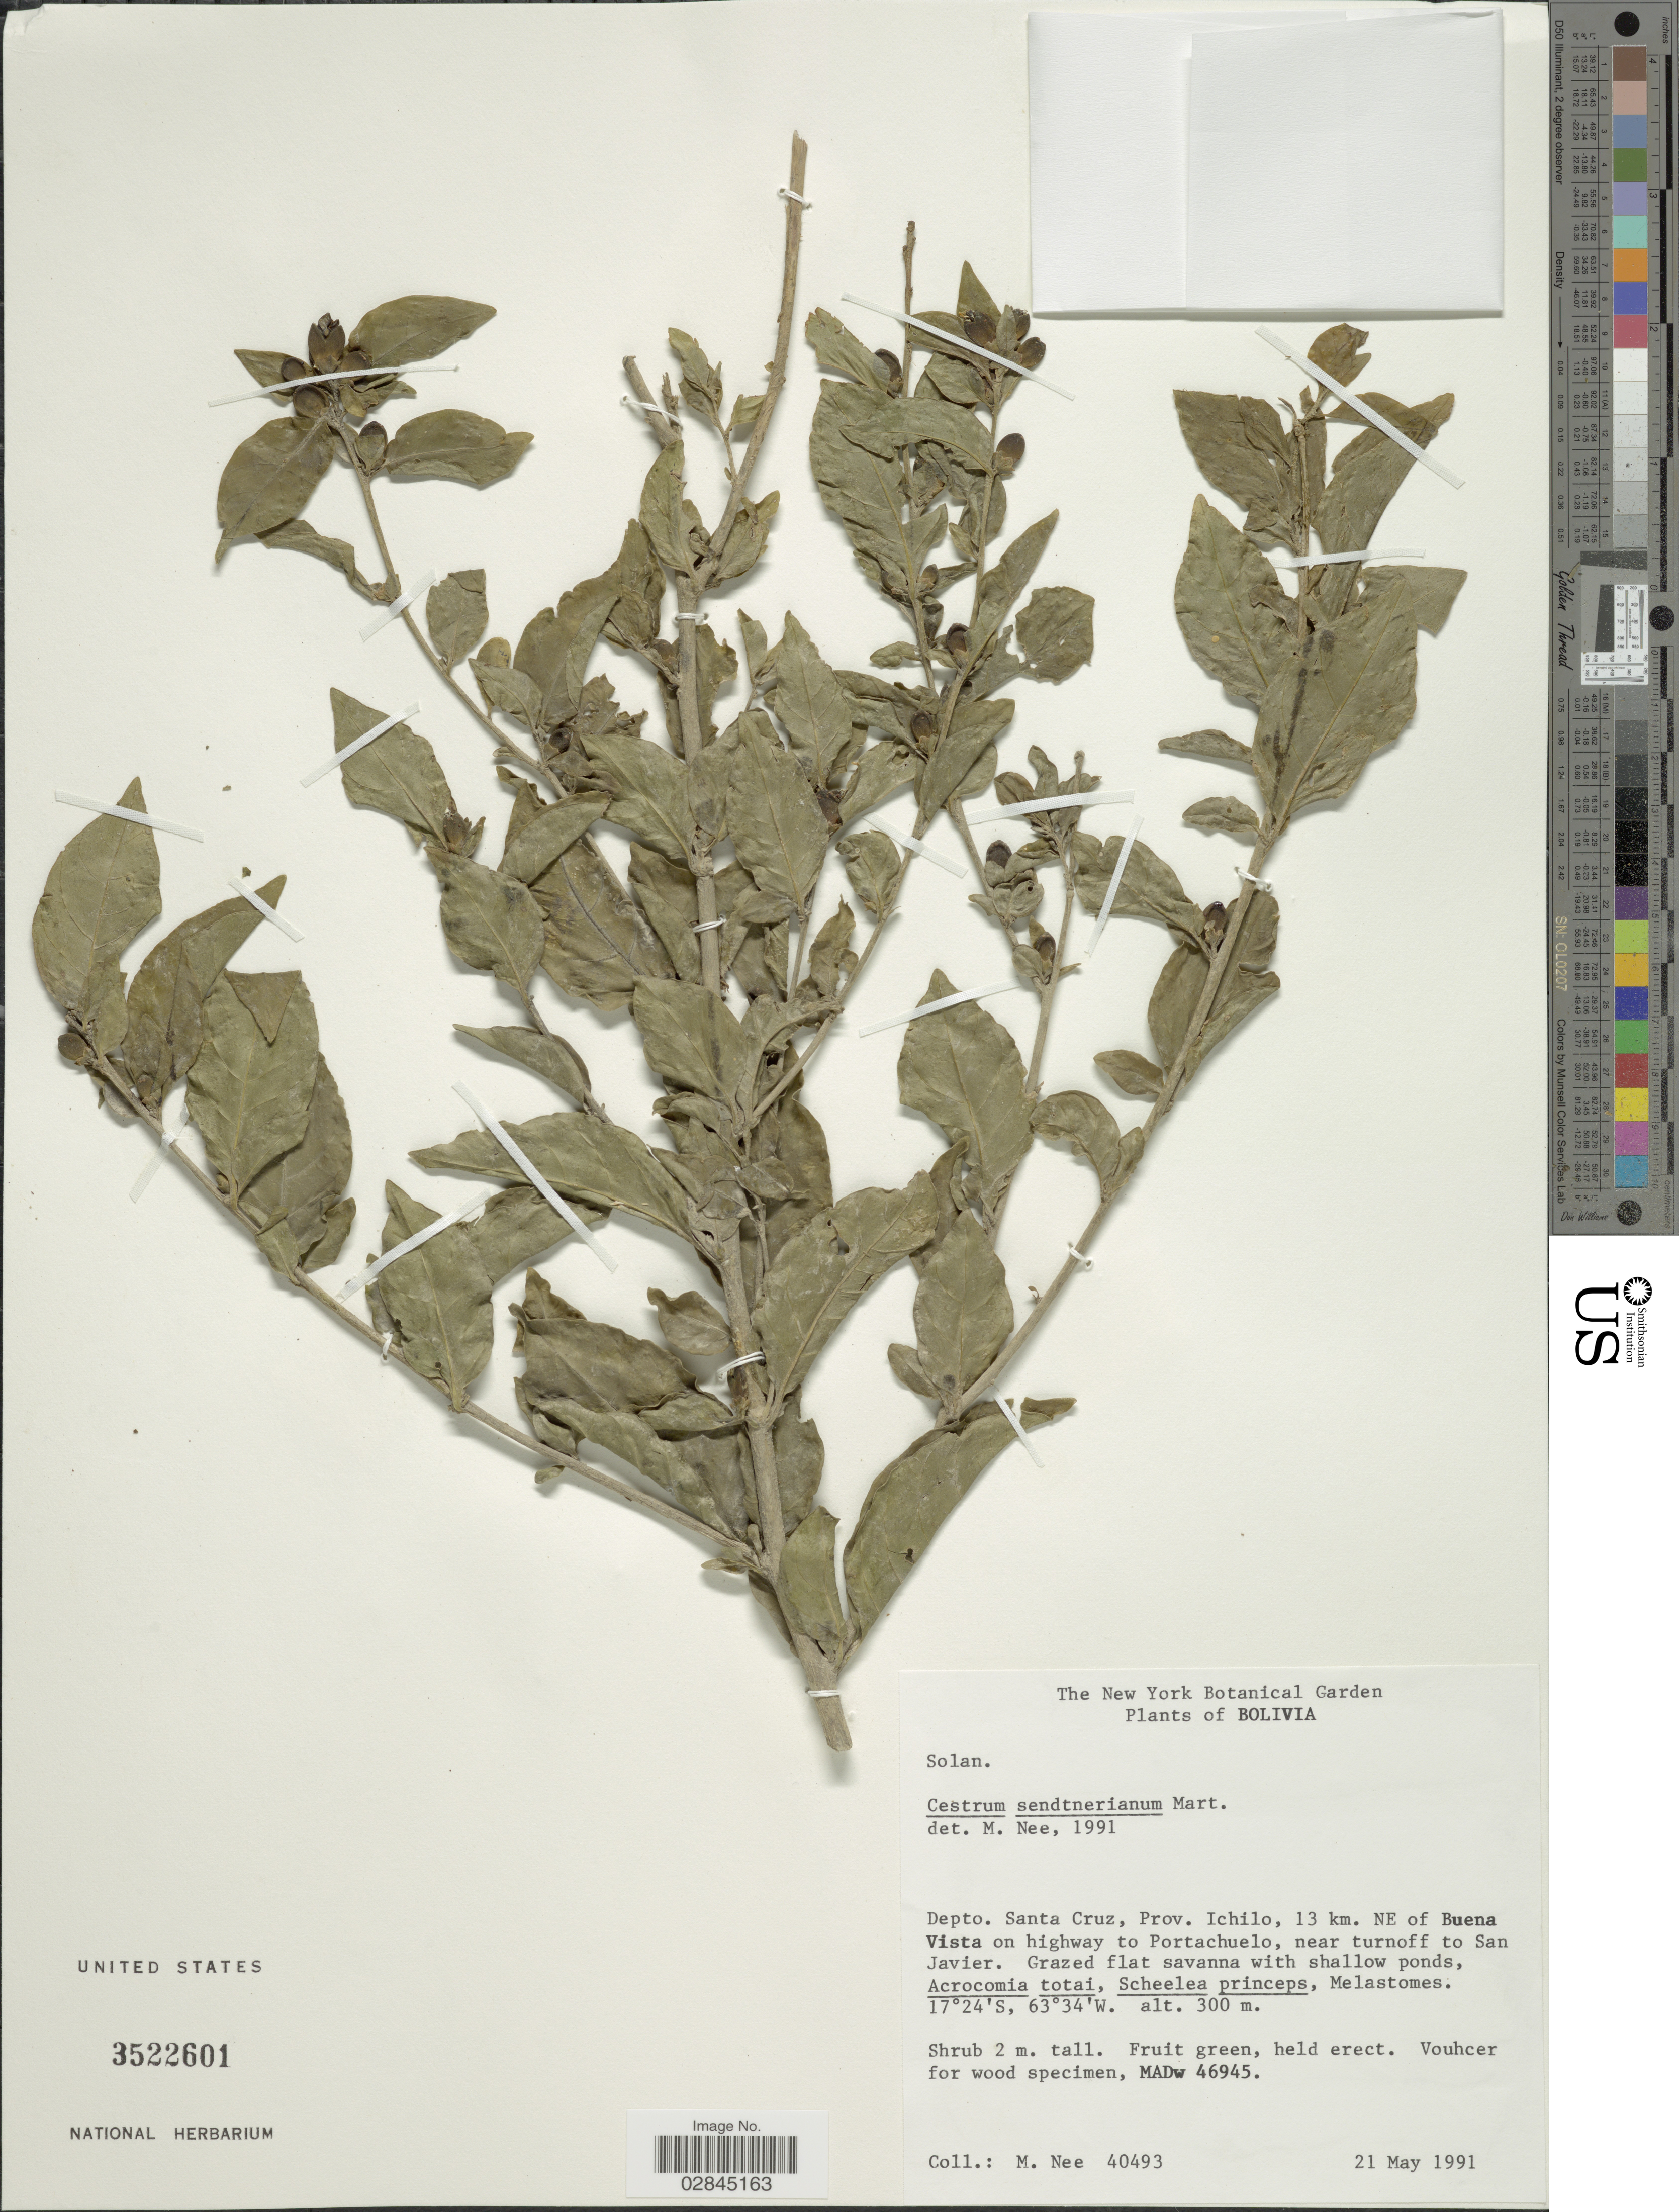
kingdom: Plantae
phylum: Tracheophyta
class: Magnoliopsida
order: Solanales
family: Solanaceae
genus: Cestrum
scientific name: Cestrum sendtnerianum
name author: Mart. ex Sendtn.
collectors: M. Nee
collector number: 40493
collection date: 1991-05-21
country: Bolivia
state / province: Santa Cruz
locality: Depto. Santa Cruz, Prov. Ichilo, 13 km. NE of Buena Vista on highway to Portachuelo, near turnoff to San Javier.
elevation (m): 300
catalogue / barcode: US 3522601